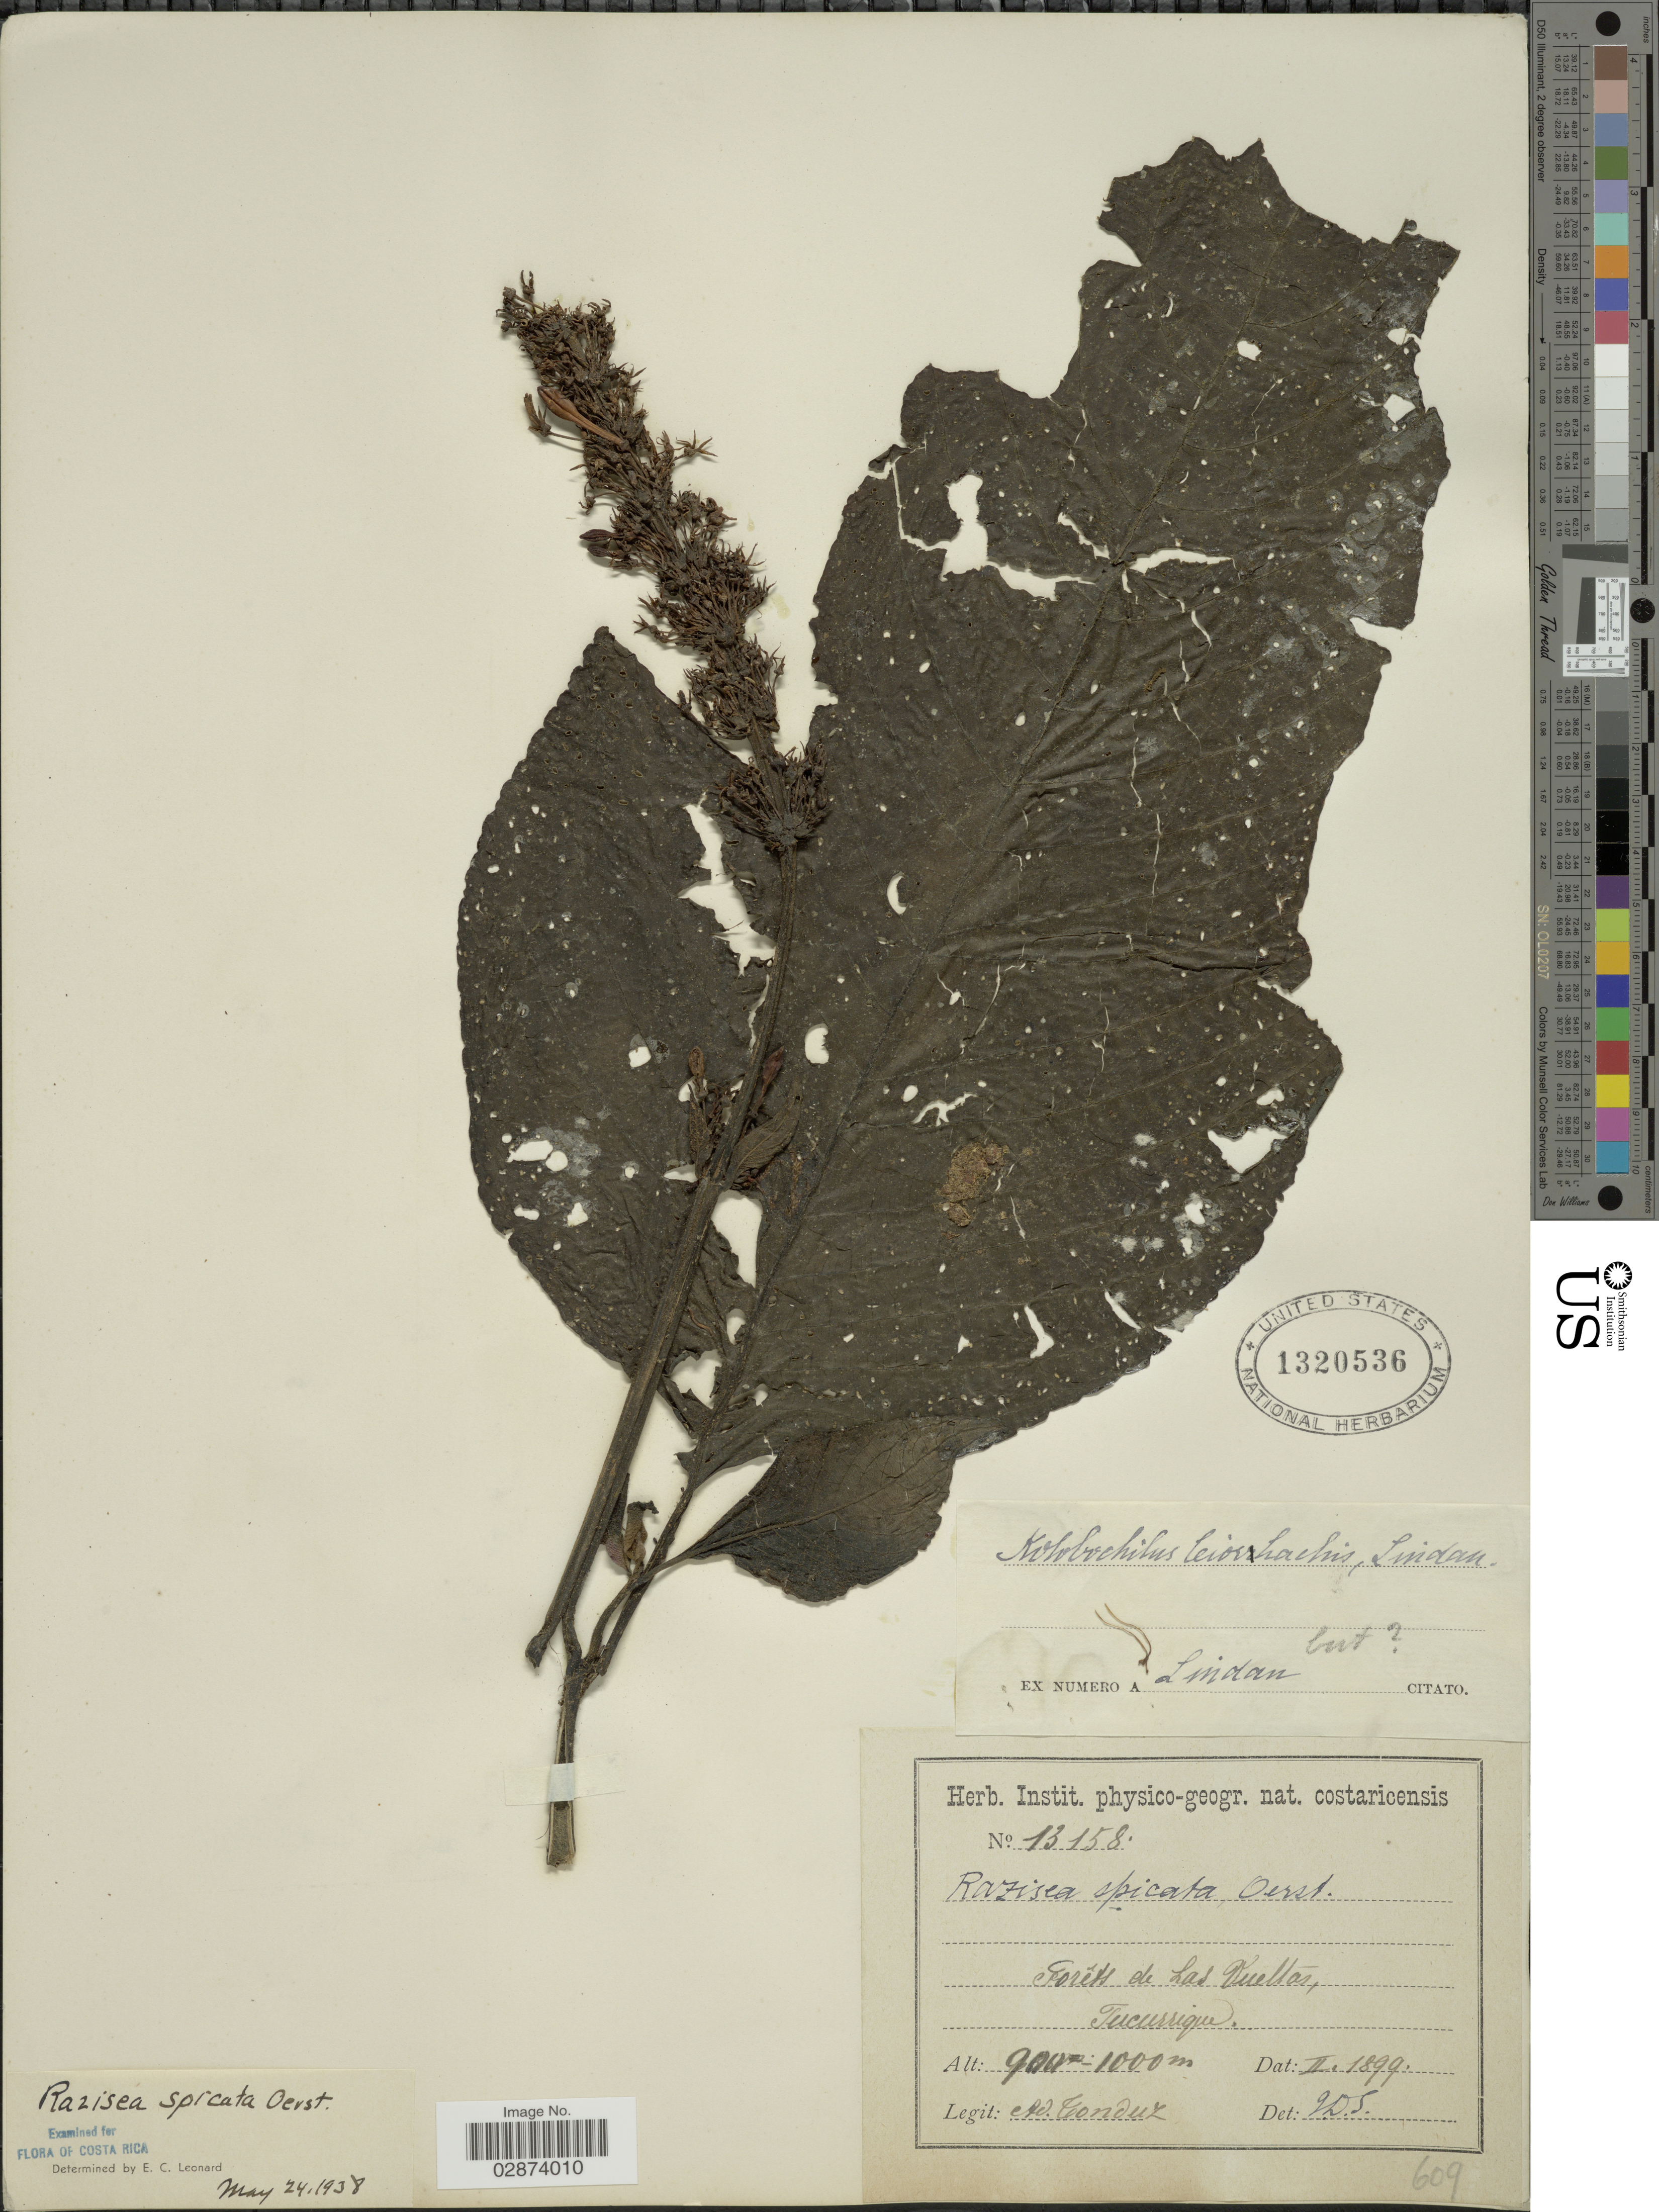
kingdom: Plantae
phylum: Tracheophyta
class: Magnoliopsida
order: Lamiales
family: Acanthaceae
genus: Razisea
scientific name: Razisea spicata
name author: Oerst.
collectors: A. Tonduz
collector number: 13158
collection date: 1899-02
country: Costa Rica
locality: Forêts de Las Vueltas, Tucurrique.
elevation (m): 900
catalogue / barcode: US 1320536